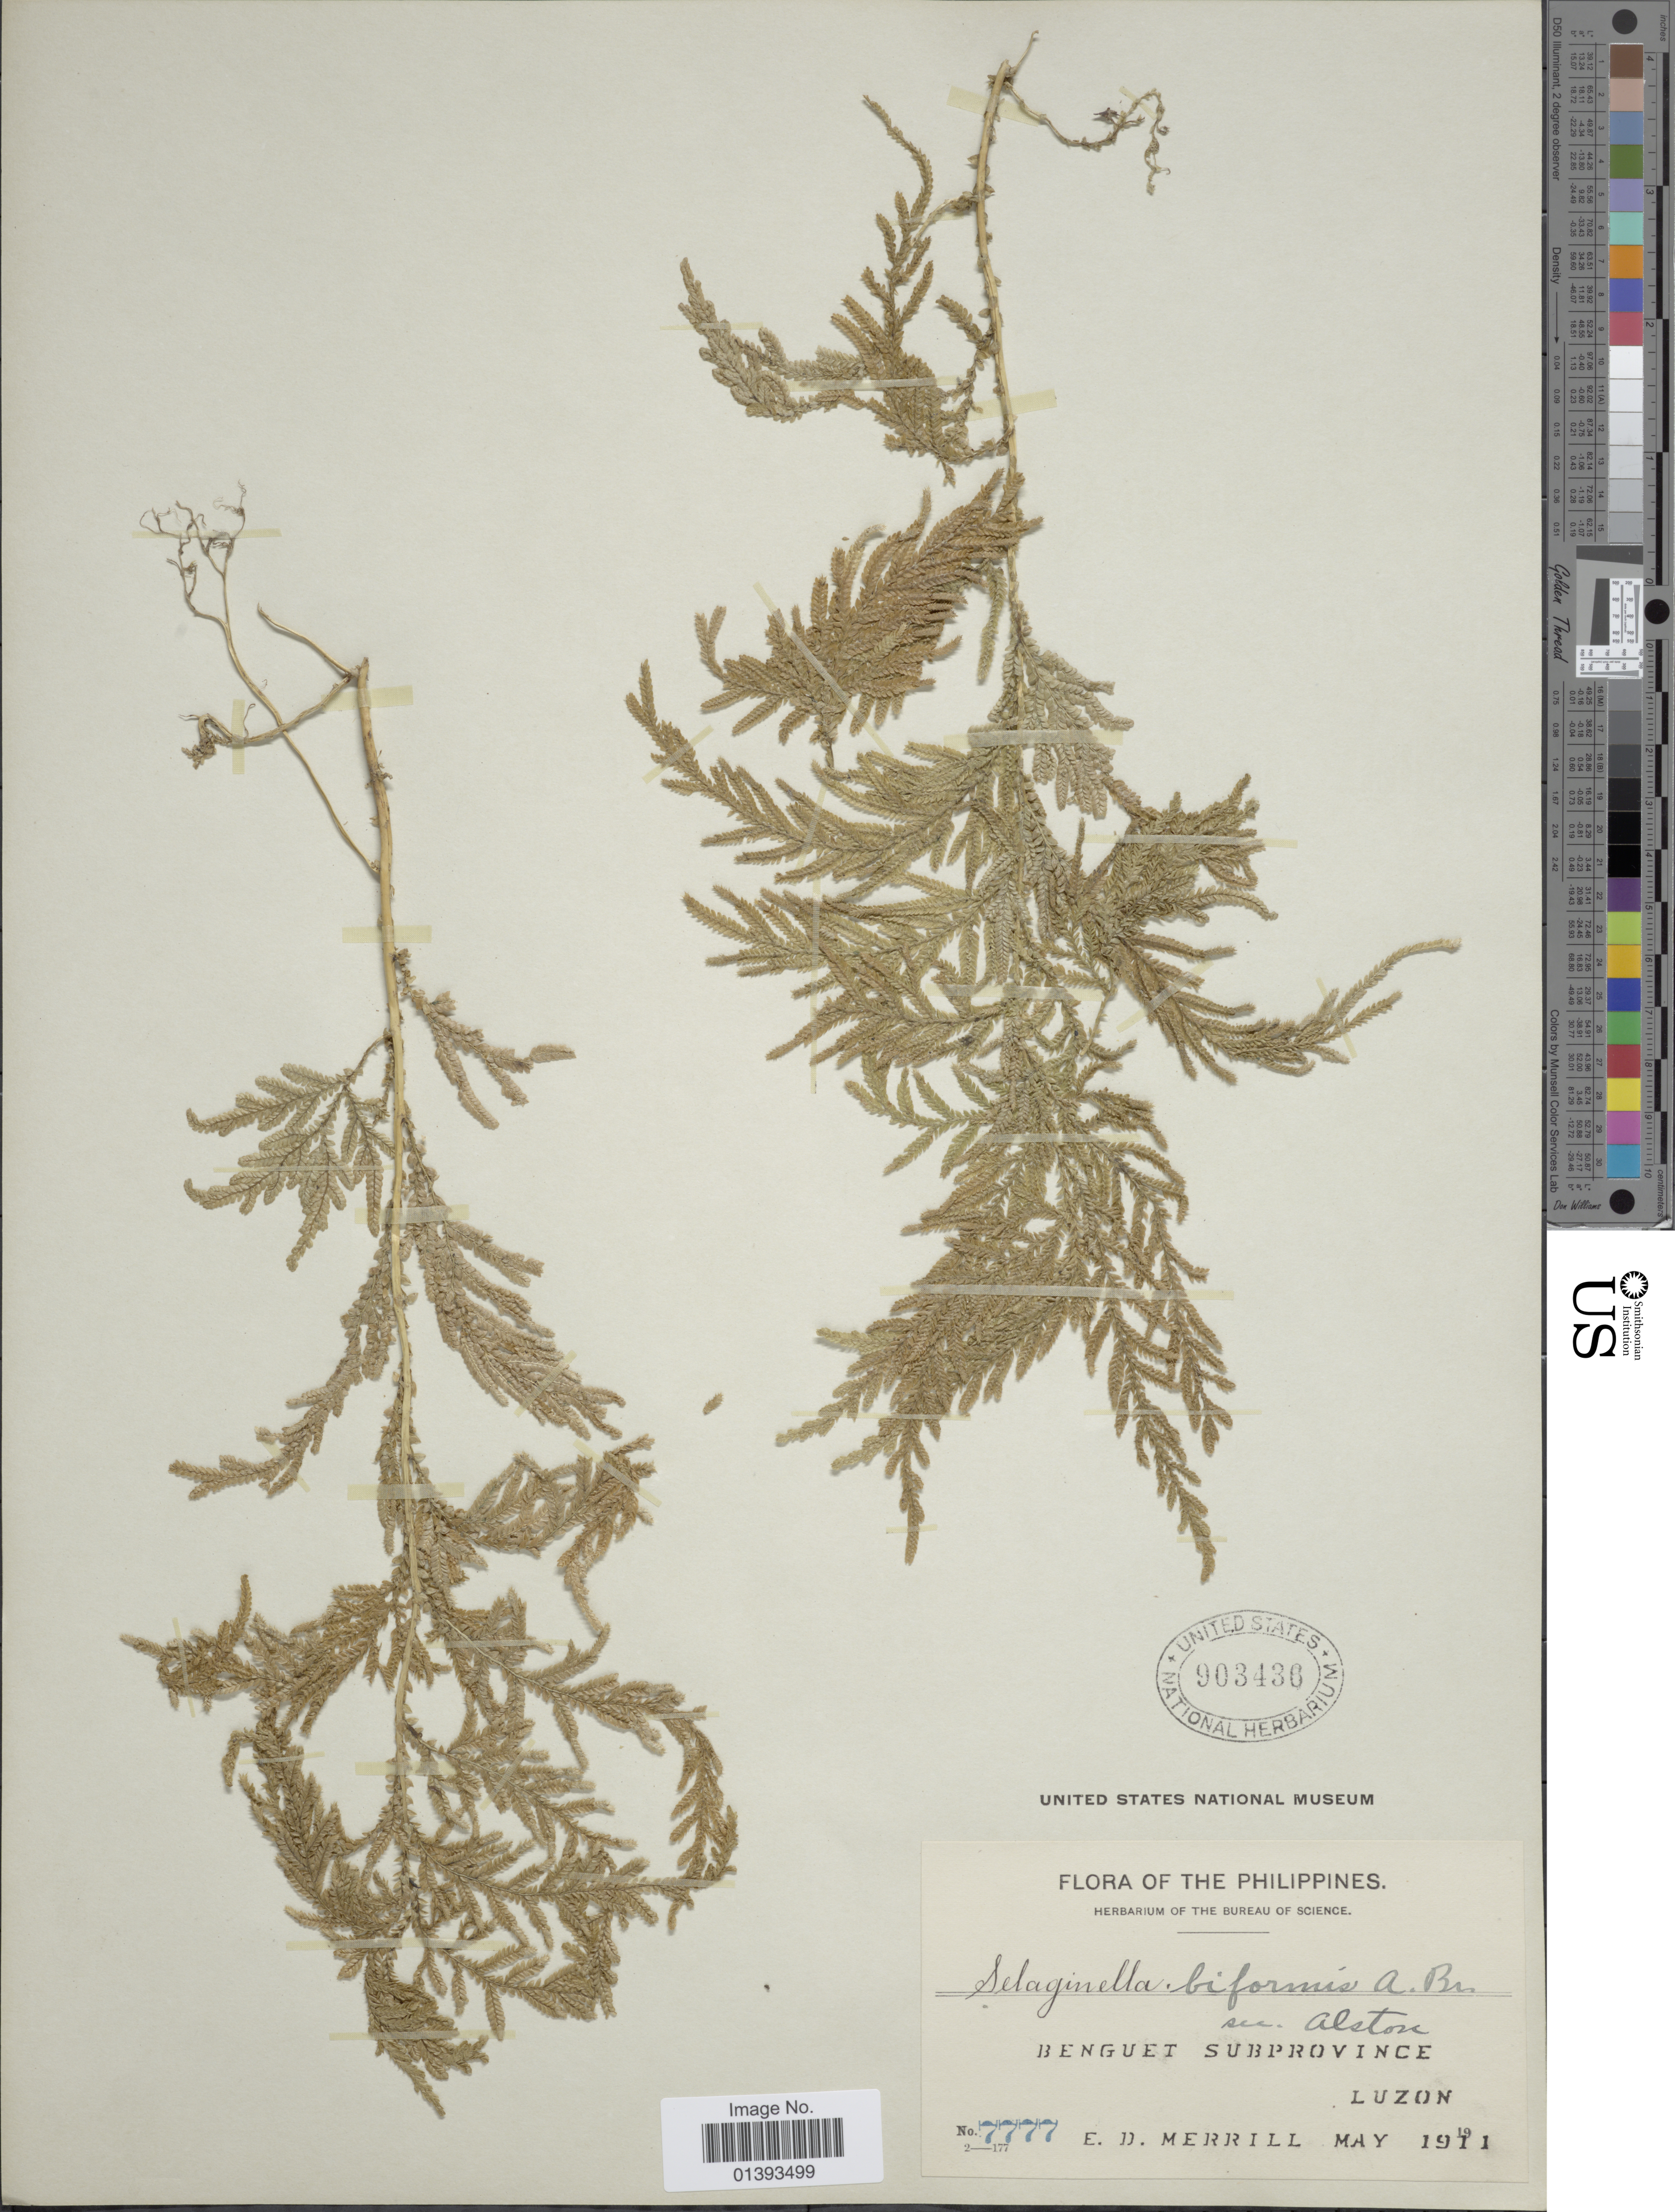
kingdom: Plantae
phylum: Tracheophyta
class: Lycopodiopsida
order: Selaginellales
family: Selaginellaceae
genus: Selaginella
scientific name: Selaginella biformis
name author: A. Braun ex Kuhn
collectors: E. D. Merrill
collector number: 777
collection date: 1911-05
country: Philippines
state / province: Central Luzon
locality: Benguet Subprovince, Luzon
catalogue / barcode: US 903436